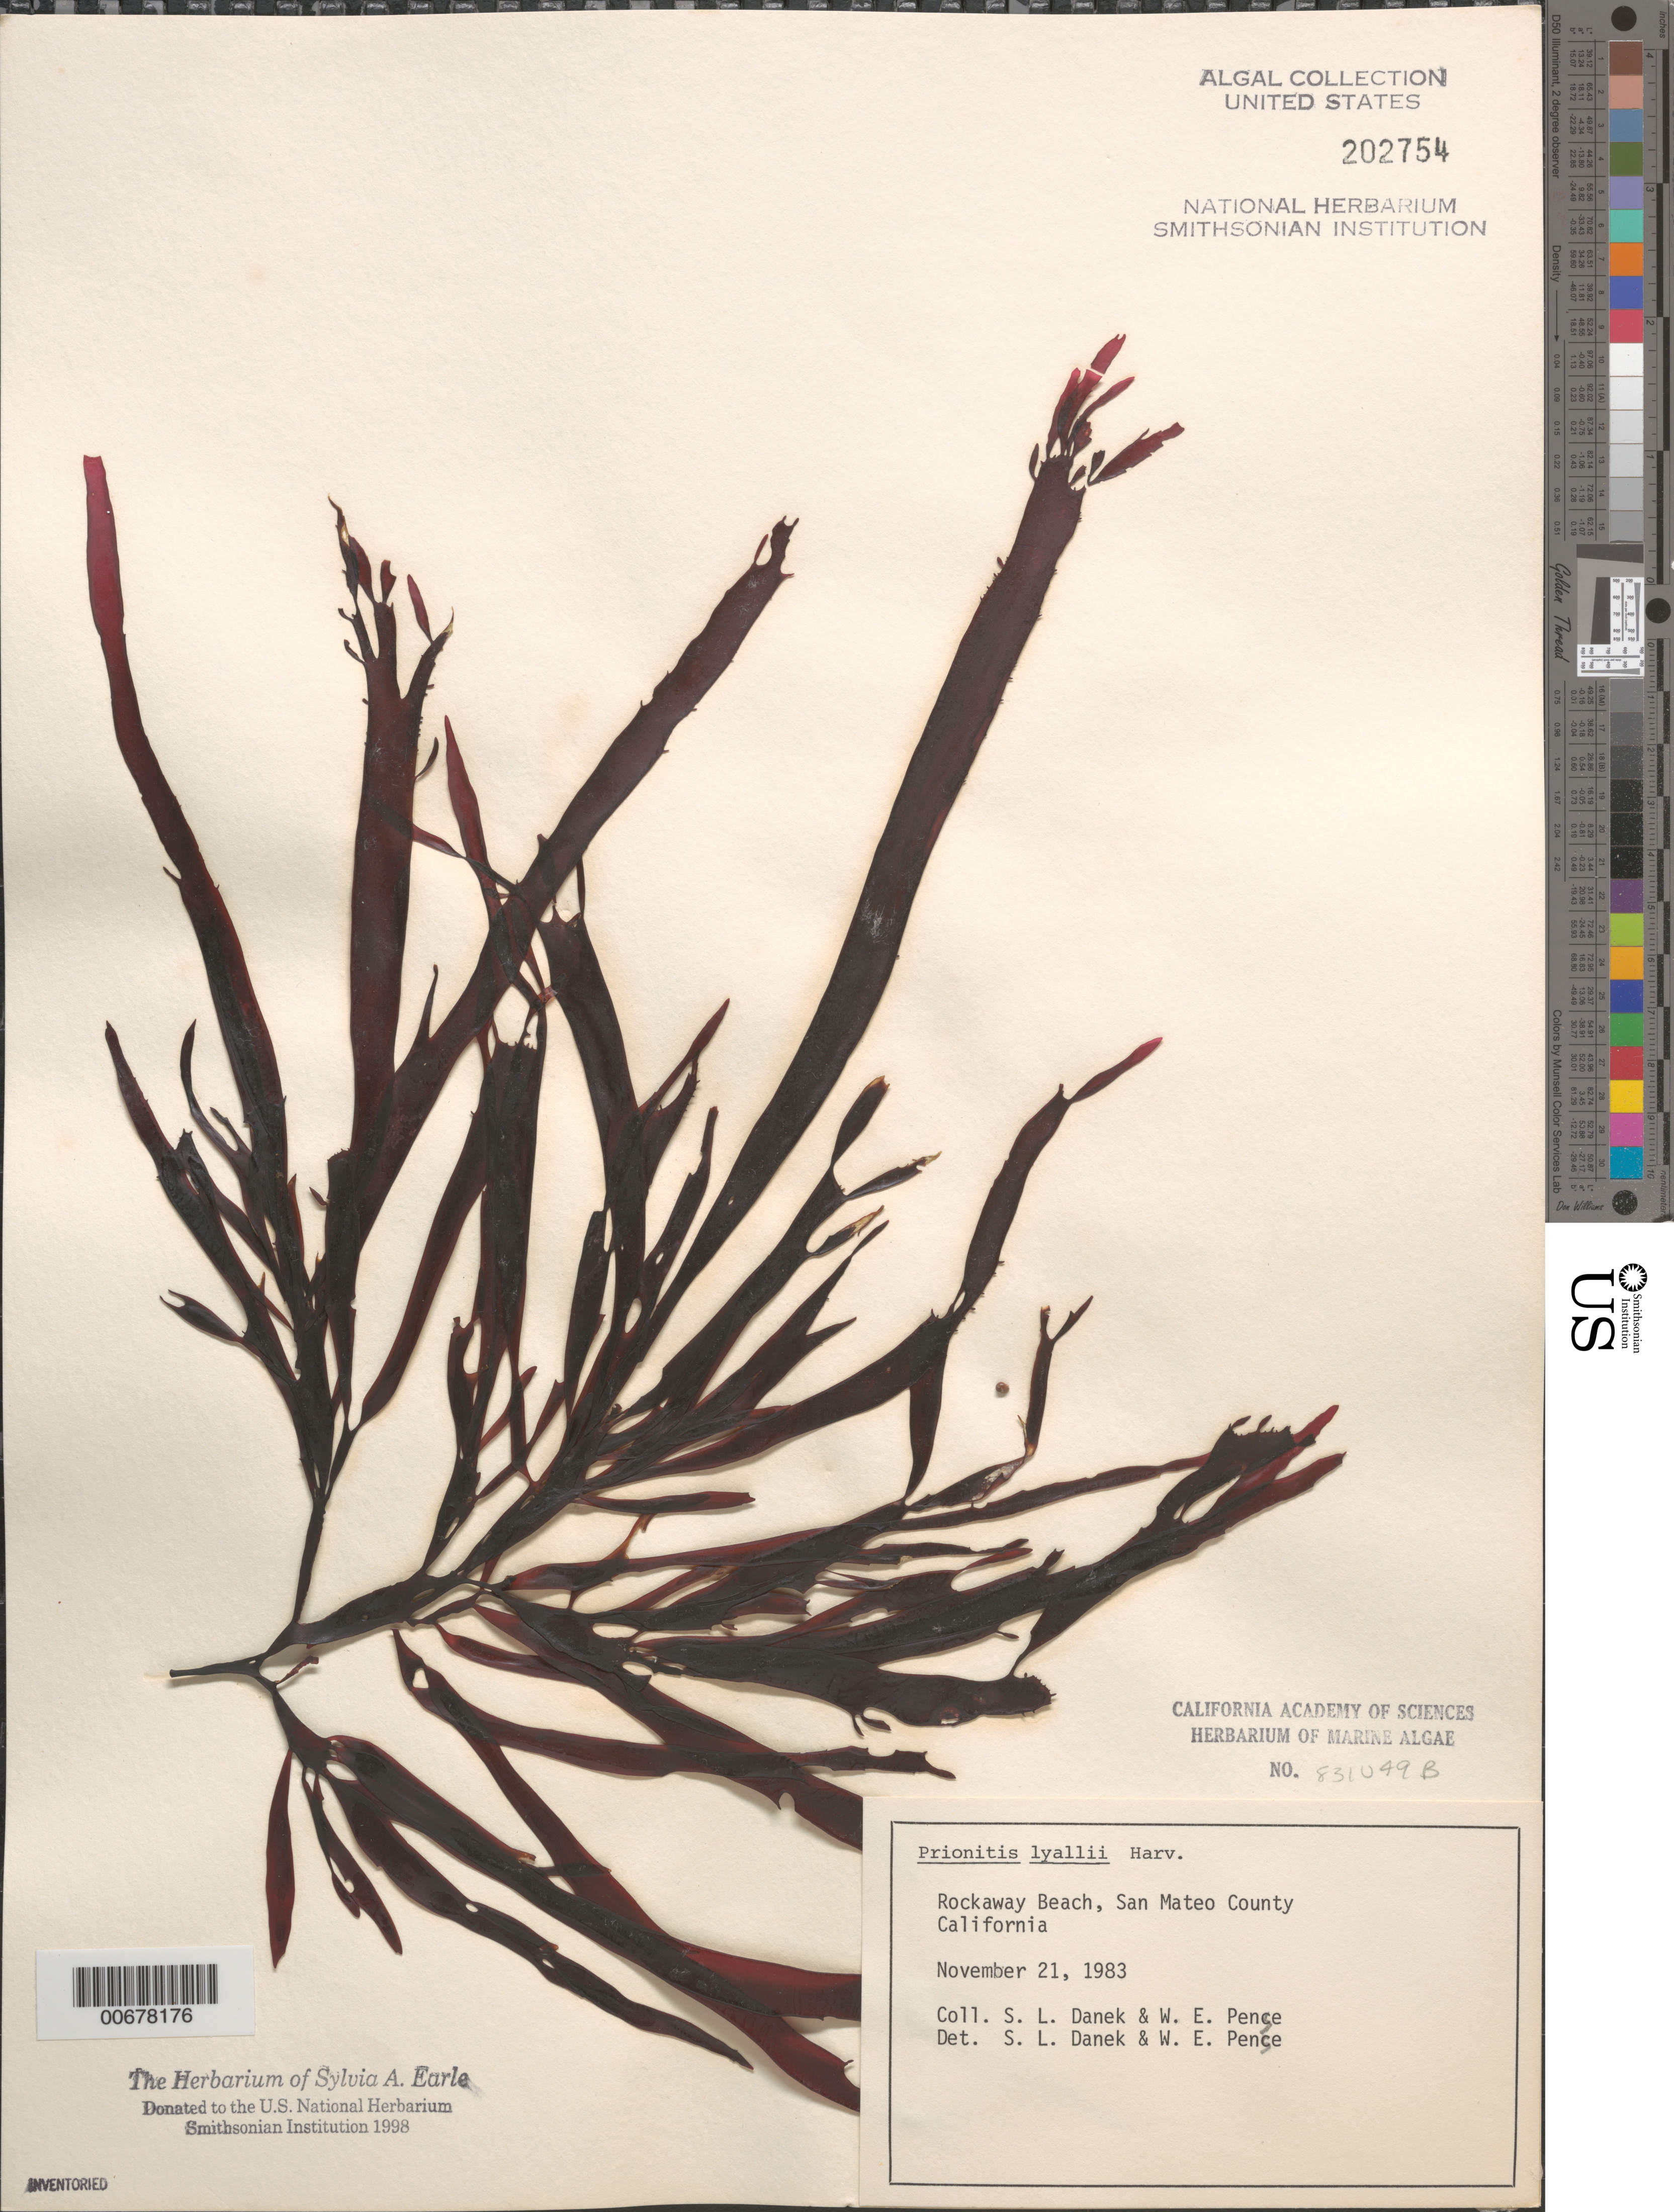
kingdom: Plantae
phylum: Rhodophyta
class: Florideophyceae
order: Cryptonemiales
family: Cryptonemiaceae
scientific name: Prionitis sternbergii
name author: (C. Agardh) J. Agardh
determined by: Algae name updating Project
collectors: S. Danek & W. Pense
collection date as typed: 21 Nov 1983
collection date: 1983-11-21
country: United States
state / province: California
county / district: San Mateo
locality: Rockaway Beach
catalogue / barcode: US 202754